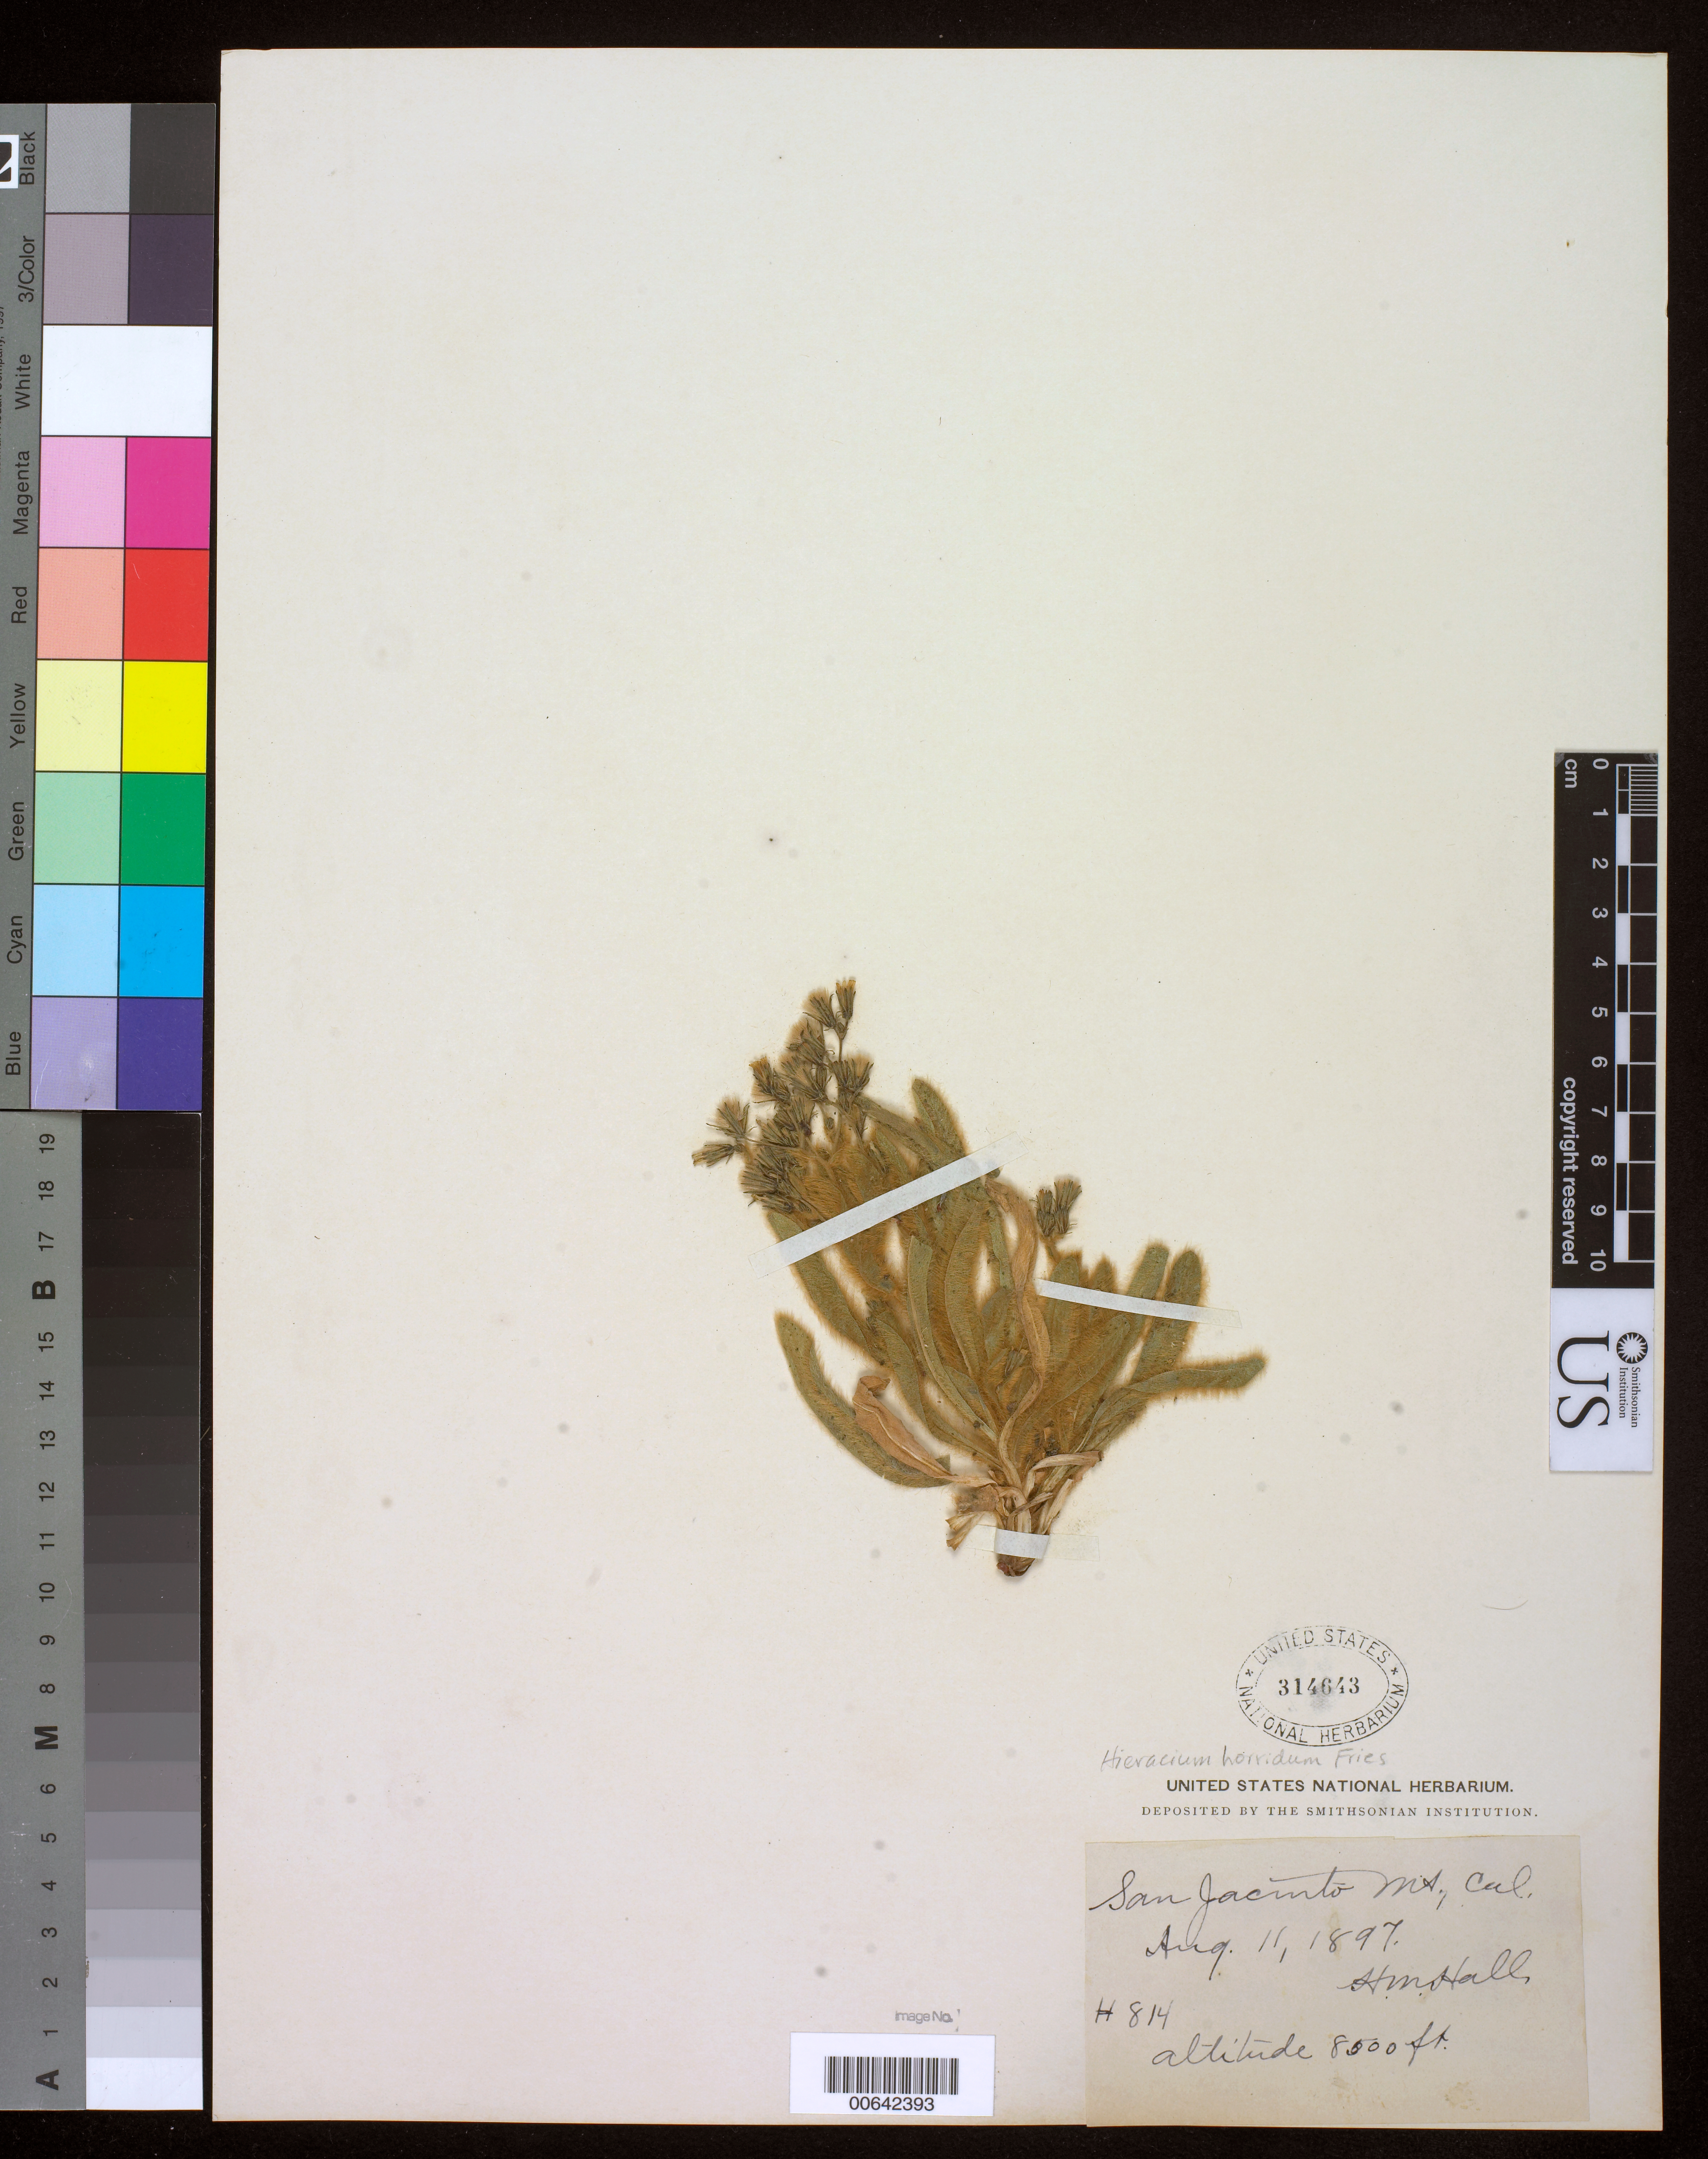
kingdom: Plantae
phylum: Tracheophyta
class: Magnoliopsida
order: Asterales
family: Asteraceae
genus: Hieracium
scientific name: Hieracium horridum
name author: Fr.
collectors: H. M. Hall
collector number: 814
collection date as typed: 11 Aug 1897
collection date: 1897-08-11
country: United States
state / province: California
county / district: Riverside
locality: San Jacinto Mts.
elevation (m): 2591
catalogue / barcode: US 314643